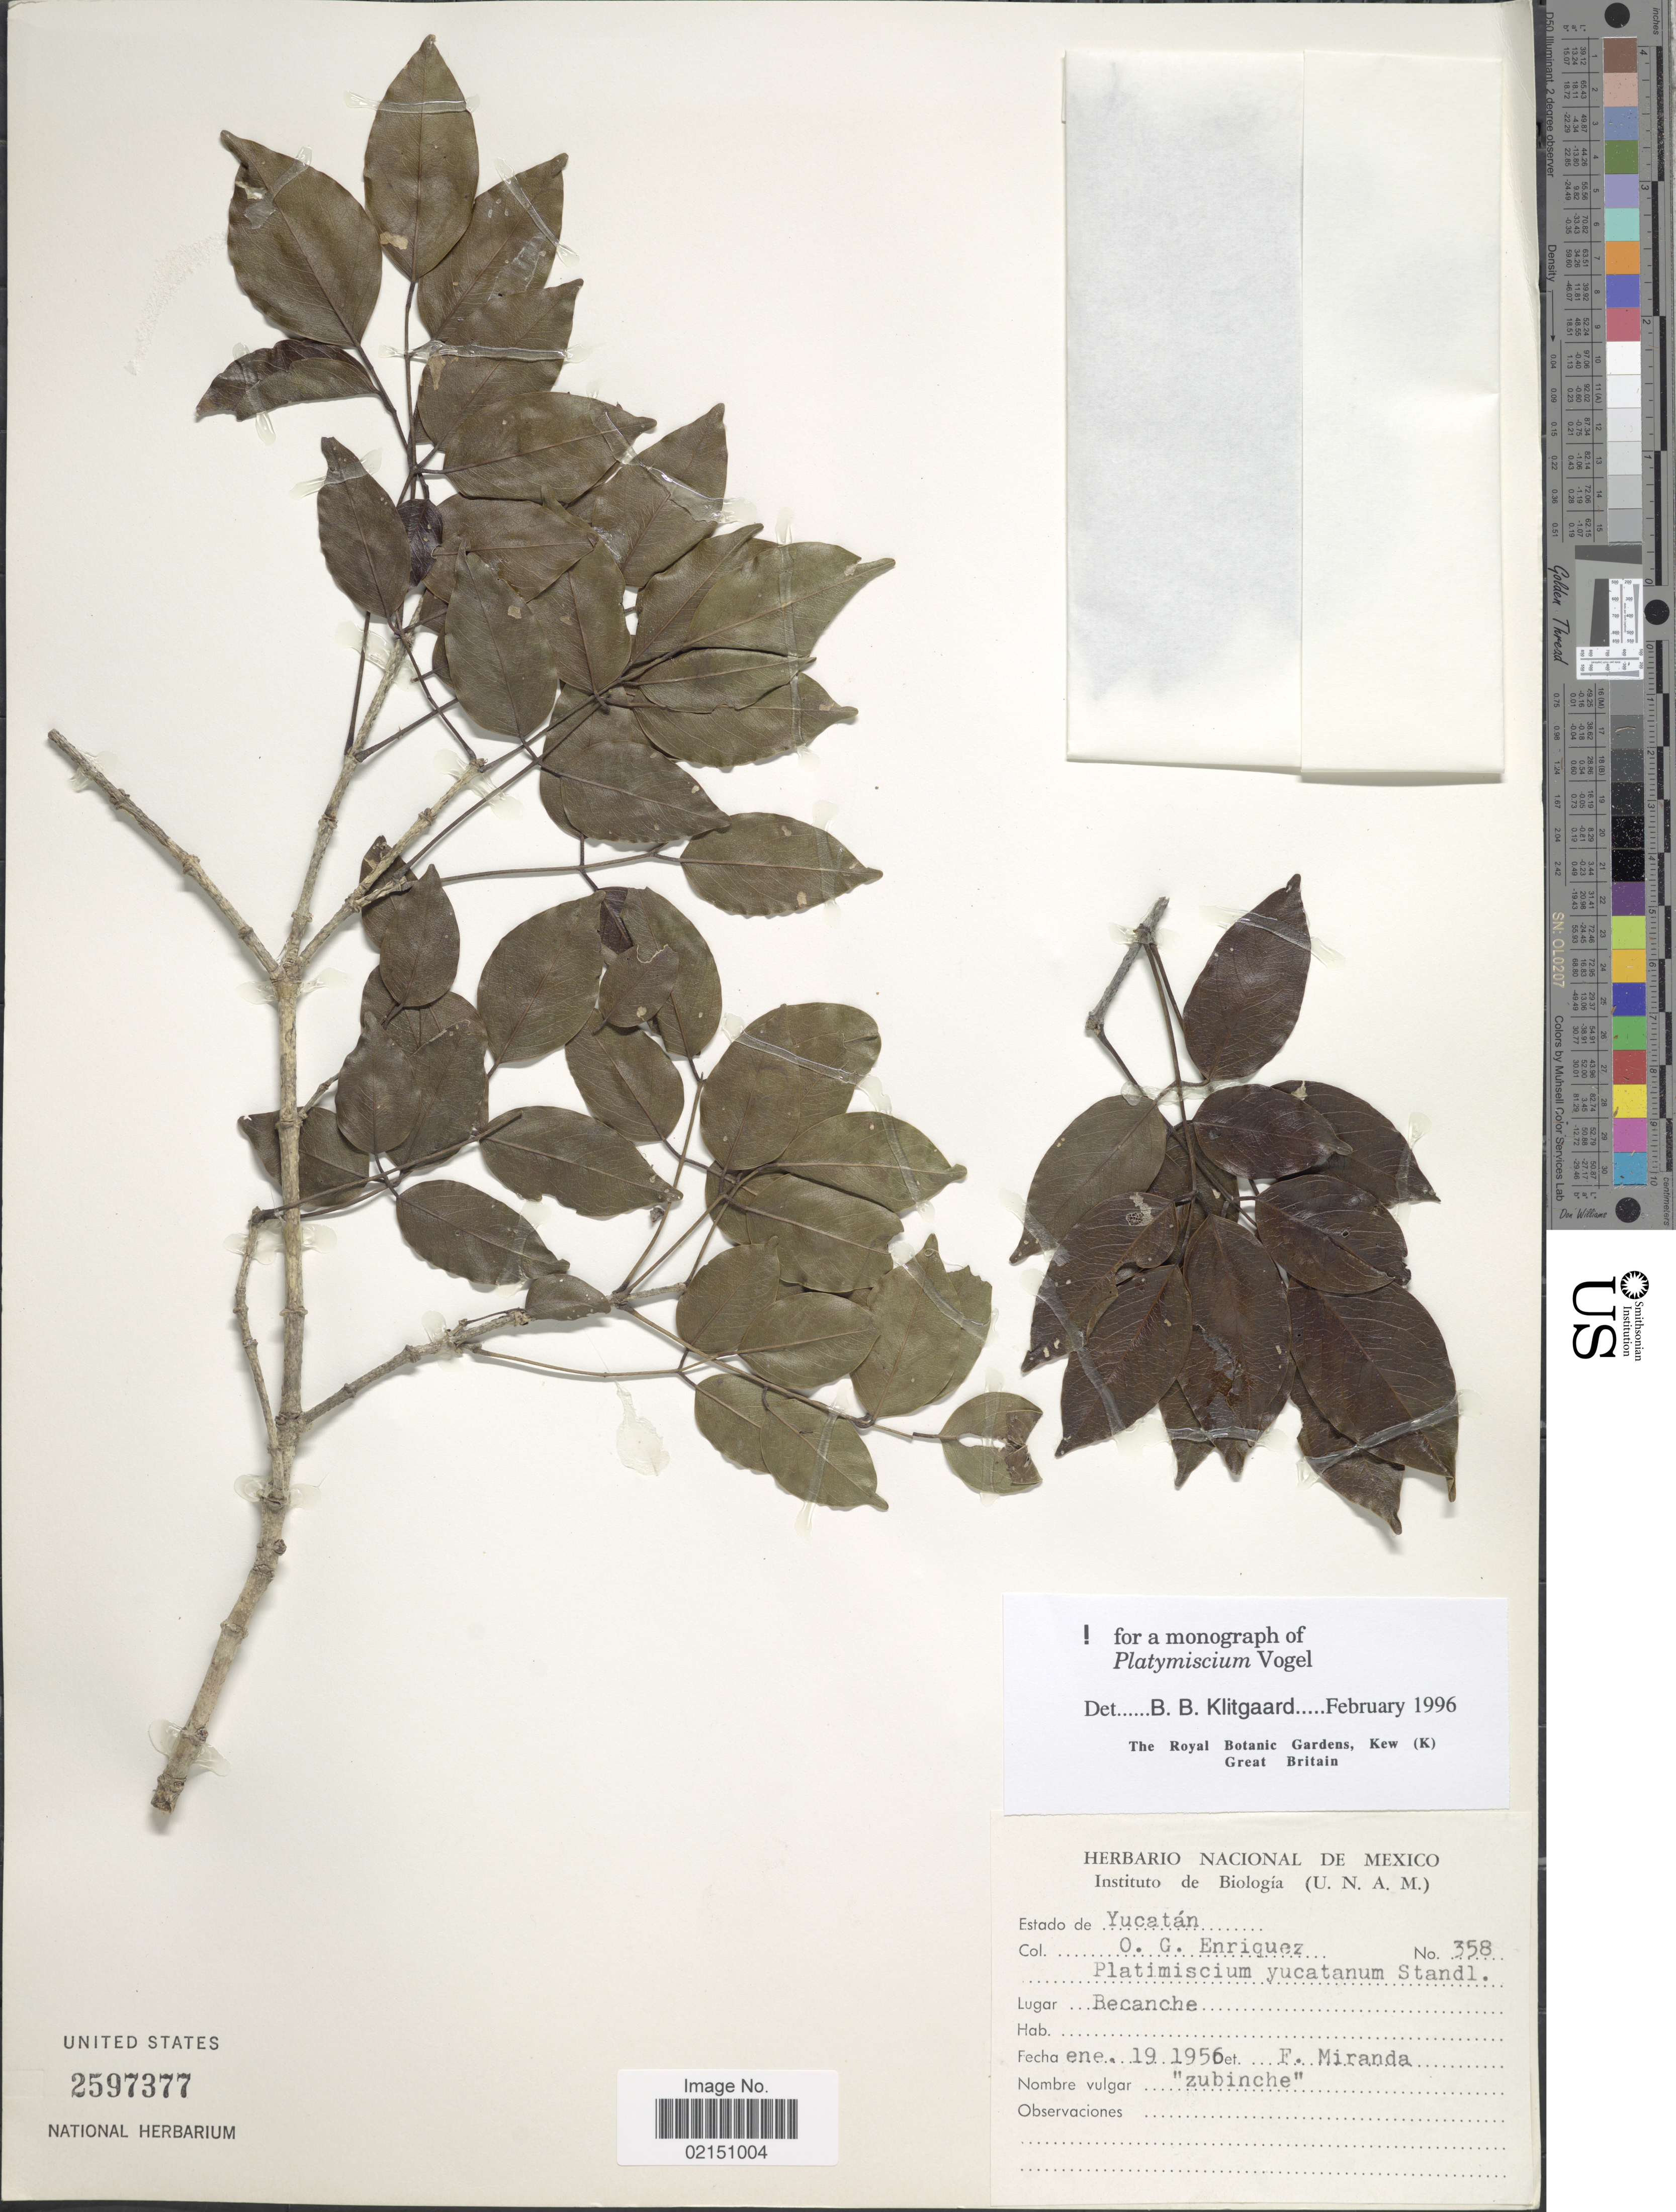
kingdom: Plantae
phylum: Tracheophyta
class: Magnoliopsida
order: Fabales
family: Fabaceae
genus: Platymiscium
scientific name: Platymiscium yucatanum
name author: Standl.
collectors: O. Enriquez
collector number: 358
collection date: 1956-01-19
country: Mexico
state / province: Yucatán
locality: Becanche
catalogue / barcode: US 2597377